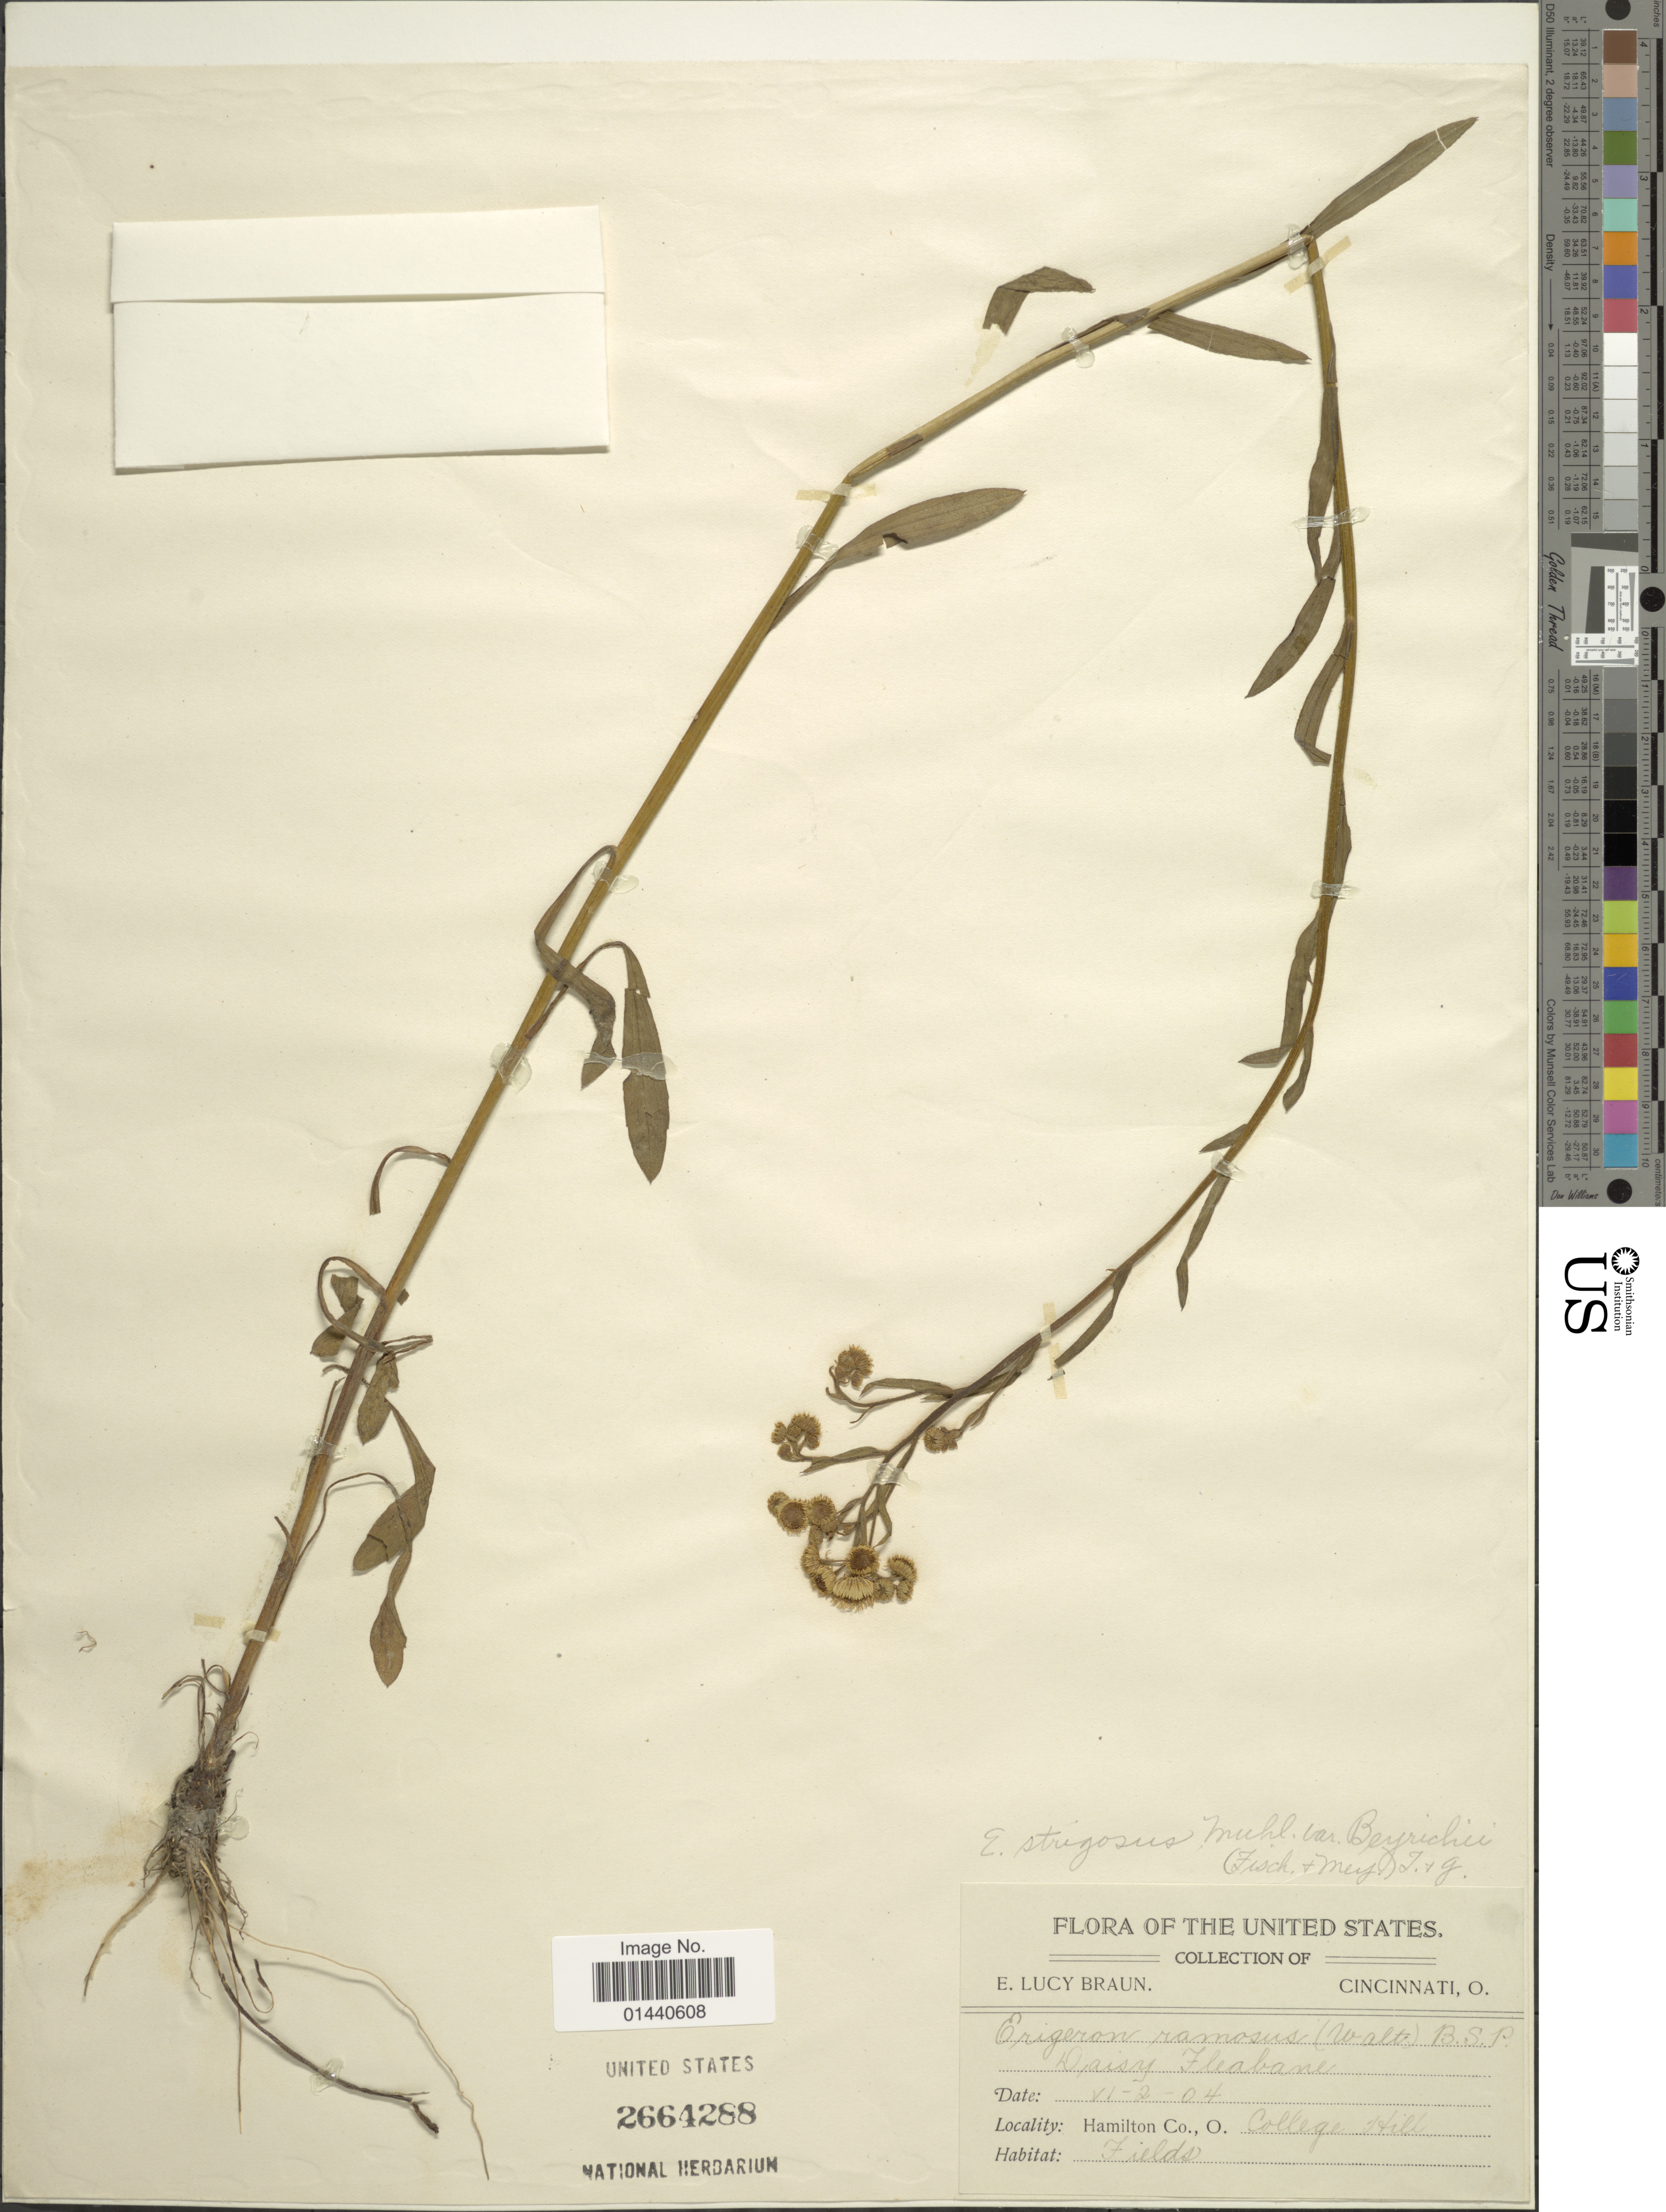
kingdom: Plantae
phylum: Tracheophyta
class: Magnoliopsida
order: Asterales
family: Asteraceae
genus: Erigeron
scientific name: Erigeron strigosus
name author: Muhl. ex Willd.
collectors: E. L. Braun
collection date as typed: Transcribed d/m/y: 2/6/4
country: United States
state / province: Ohio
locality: Hamilton Co., O. College Hill.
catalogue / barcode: US 2664288